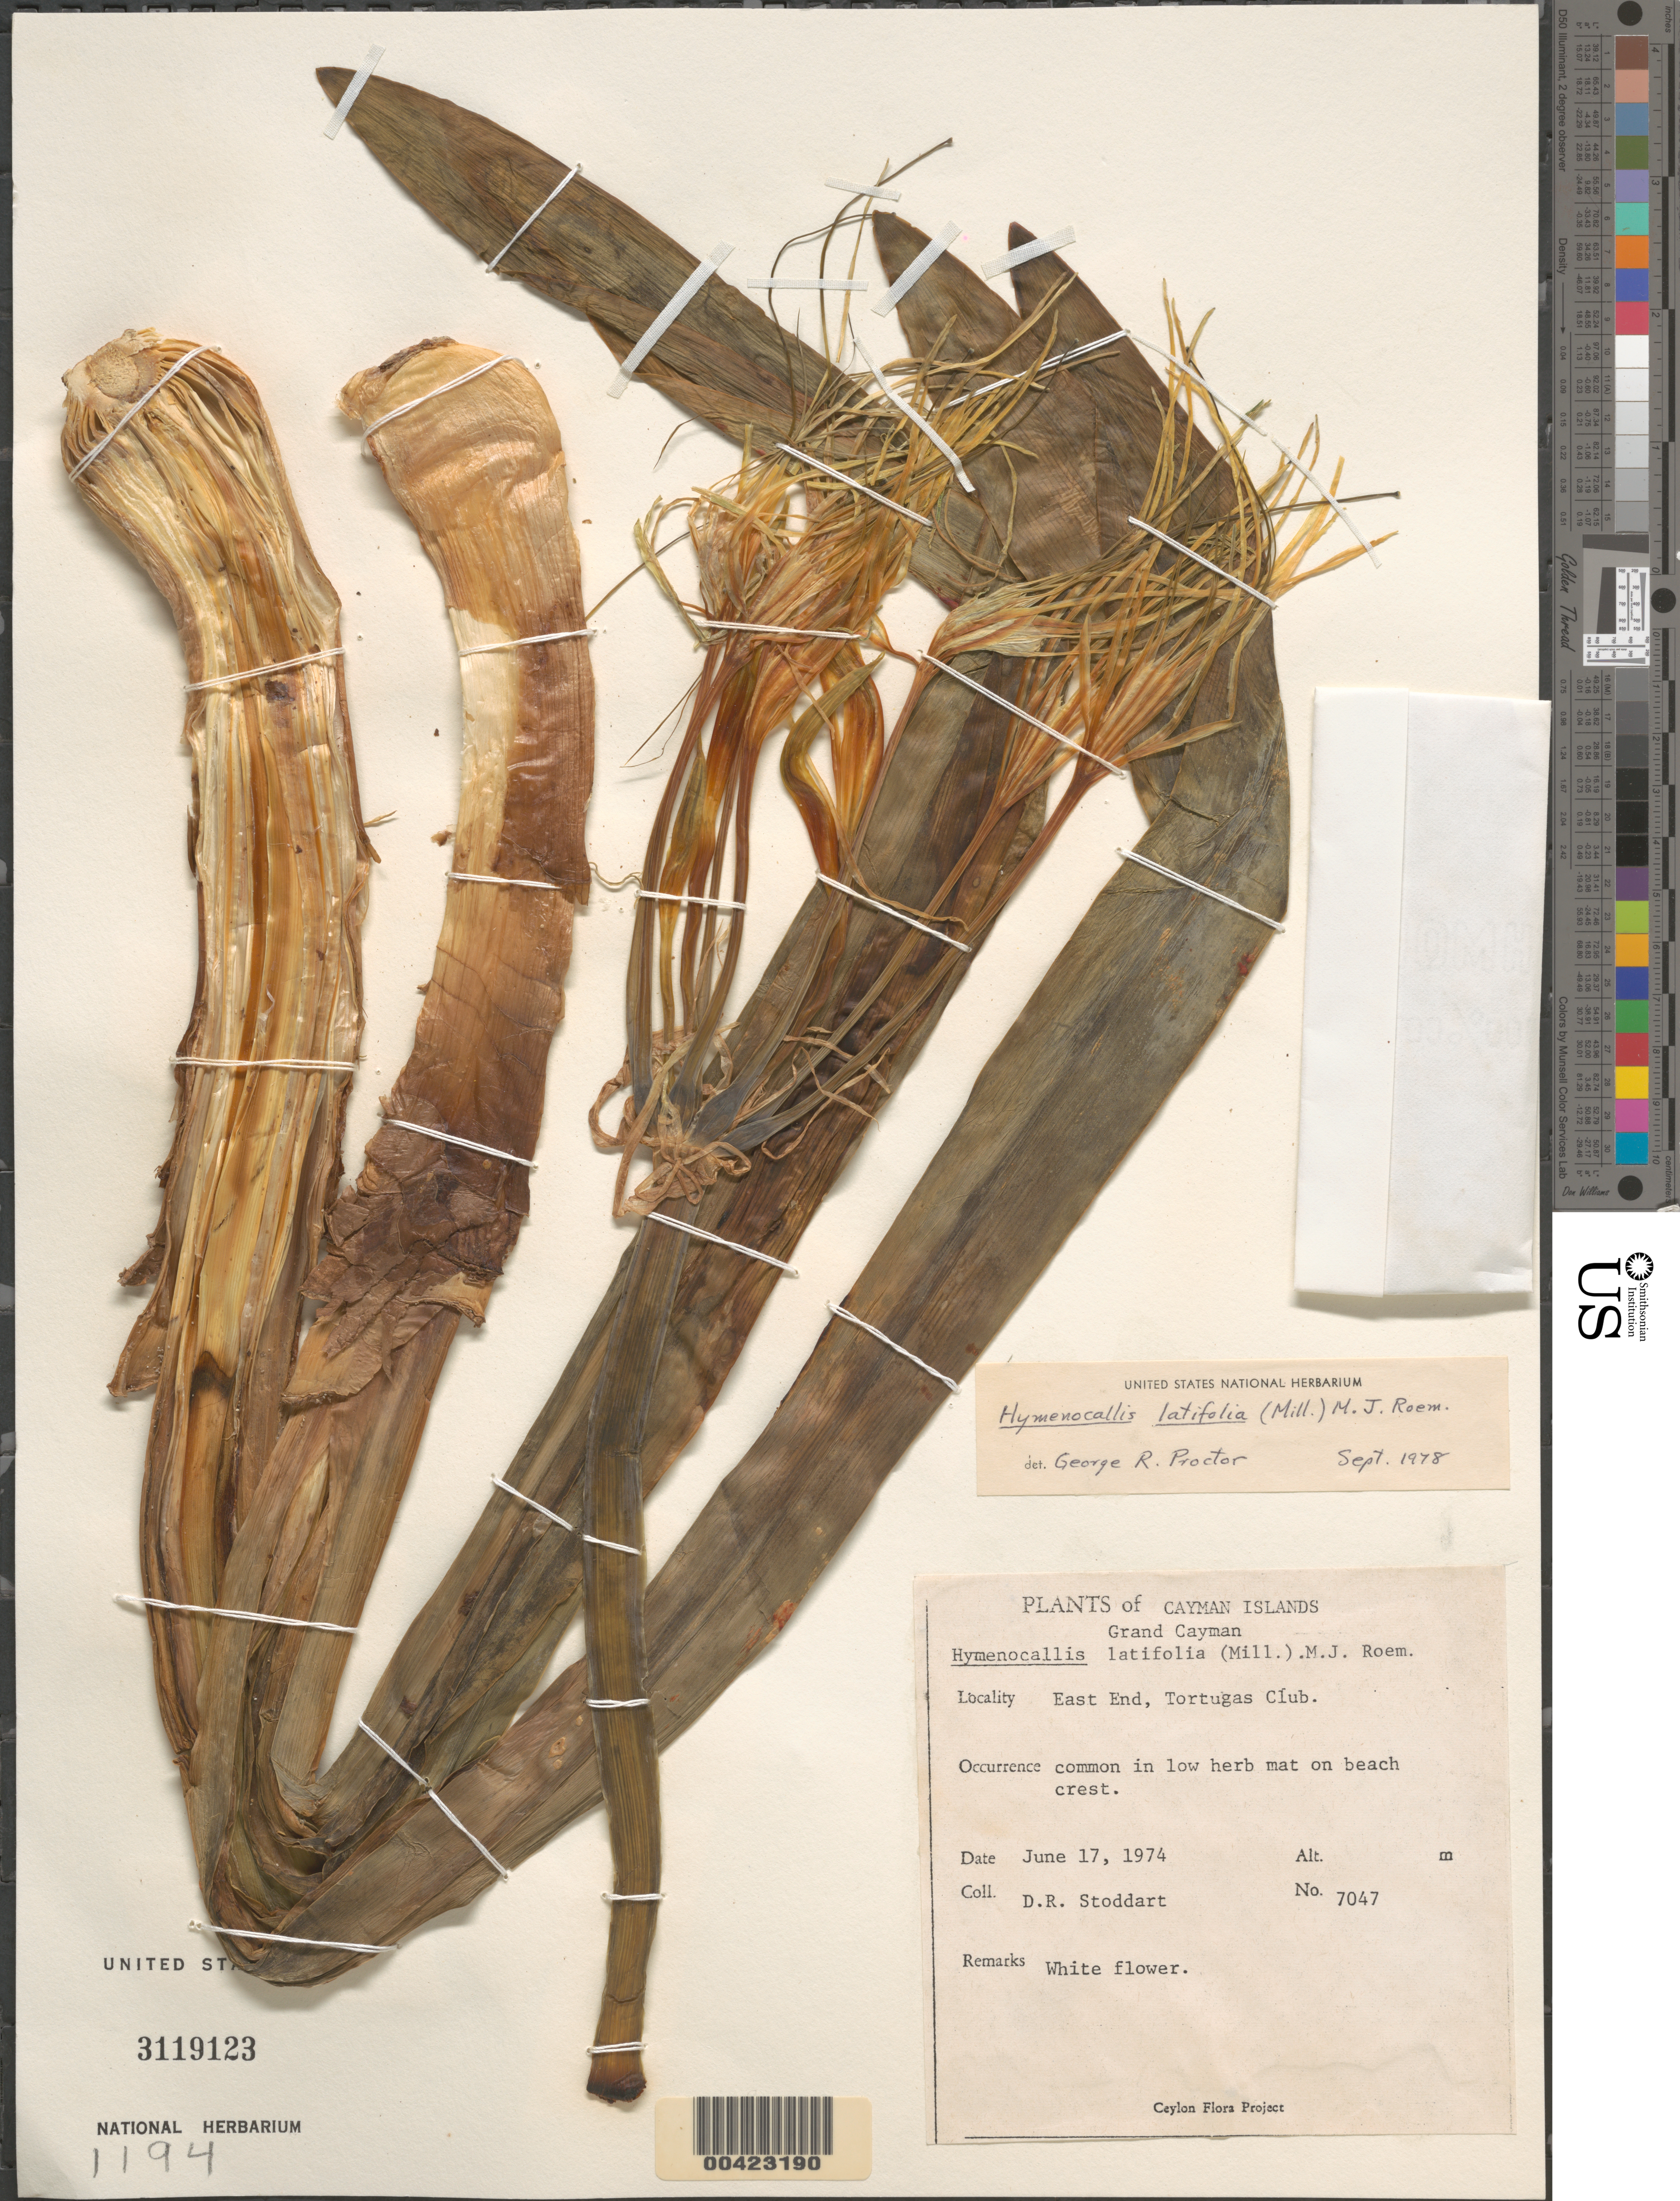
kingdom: Plantae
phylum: Tracheophyta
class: Liliopsida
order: Asparagales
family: Amaryllidaceae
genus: Hymenocallis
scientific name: Hymenocallis latifolia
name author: (Mill.) M. Roem.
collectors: D. R. Stoddart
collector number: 7047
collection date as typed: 17 Jun 1974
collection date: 1974-06-17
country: Cayman Islands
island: Grand Cayman Island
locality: Tortugas Club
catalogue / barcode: US 3119123